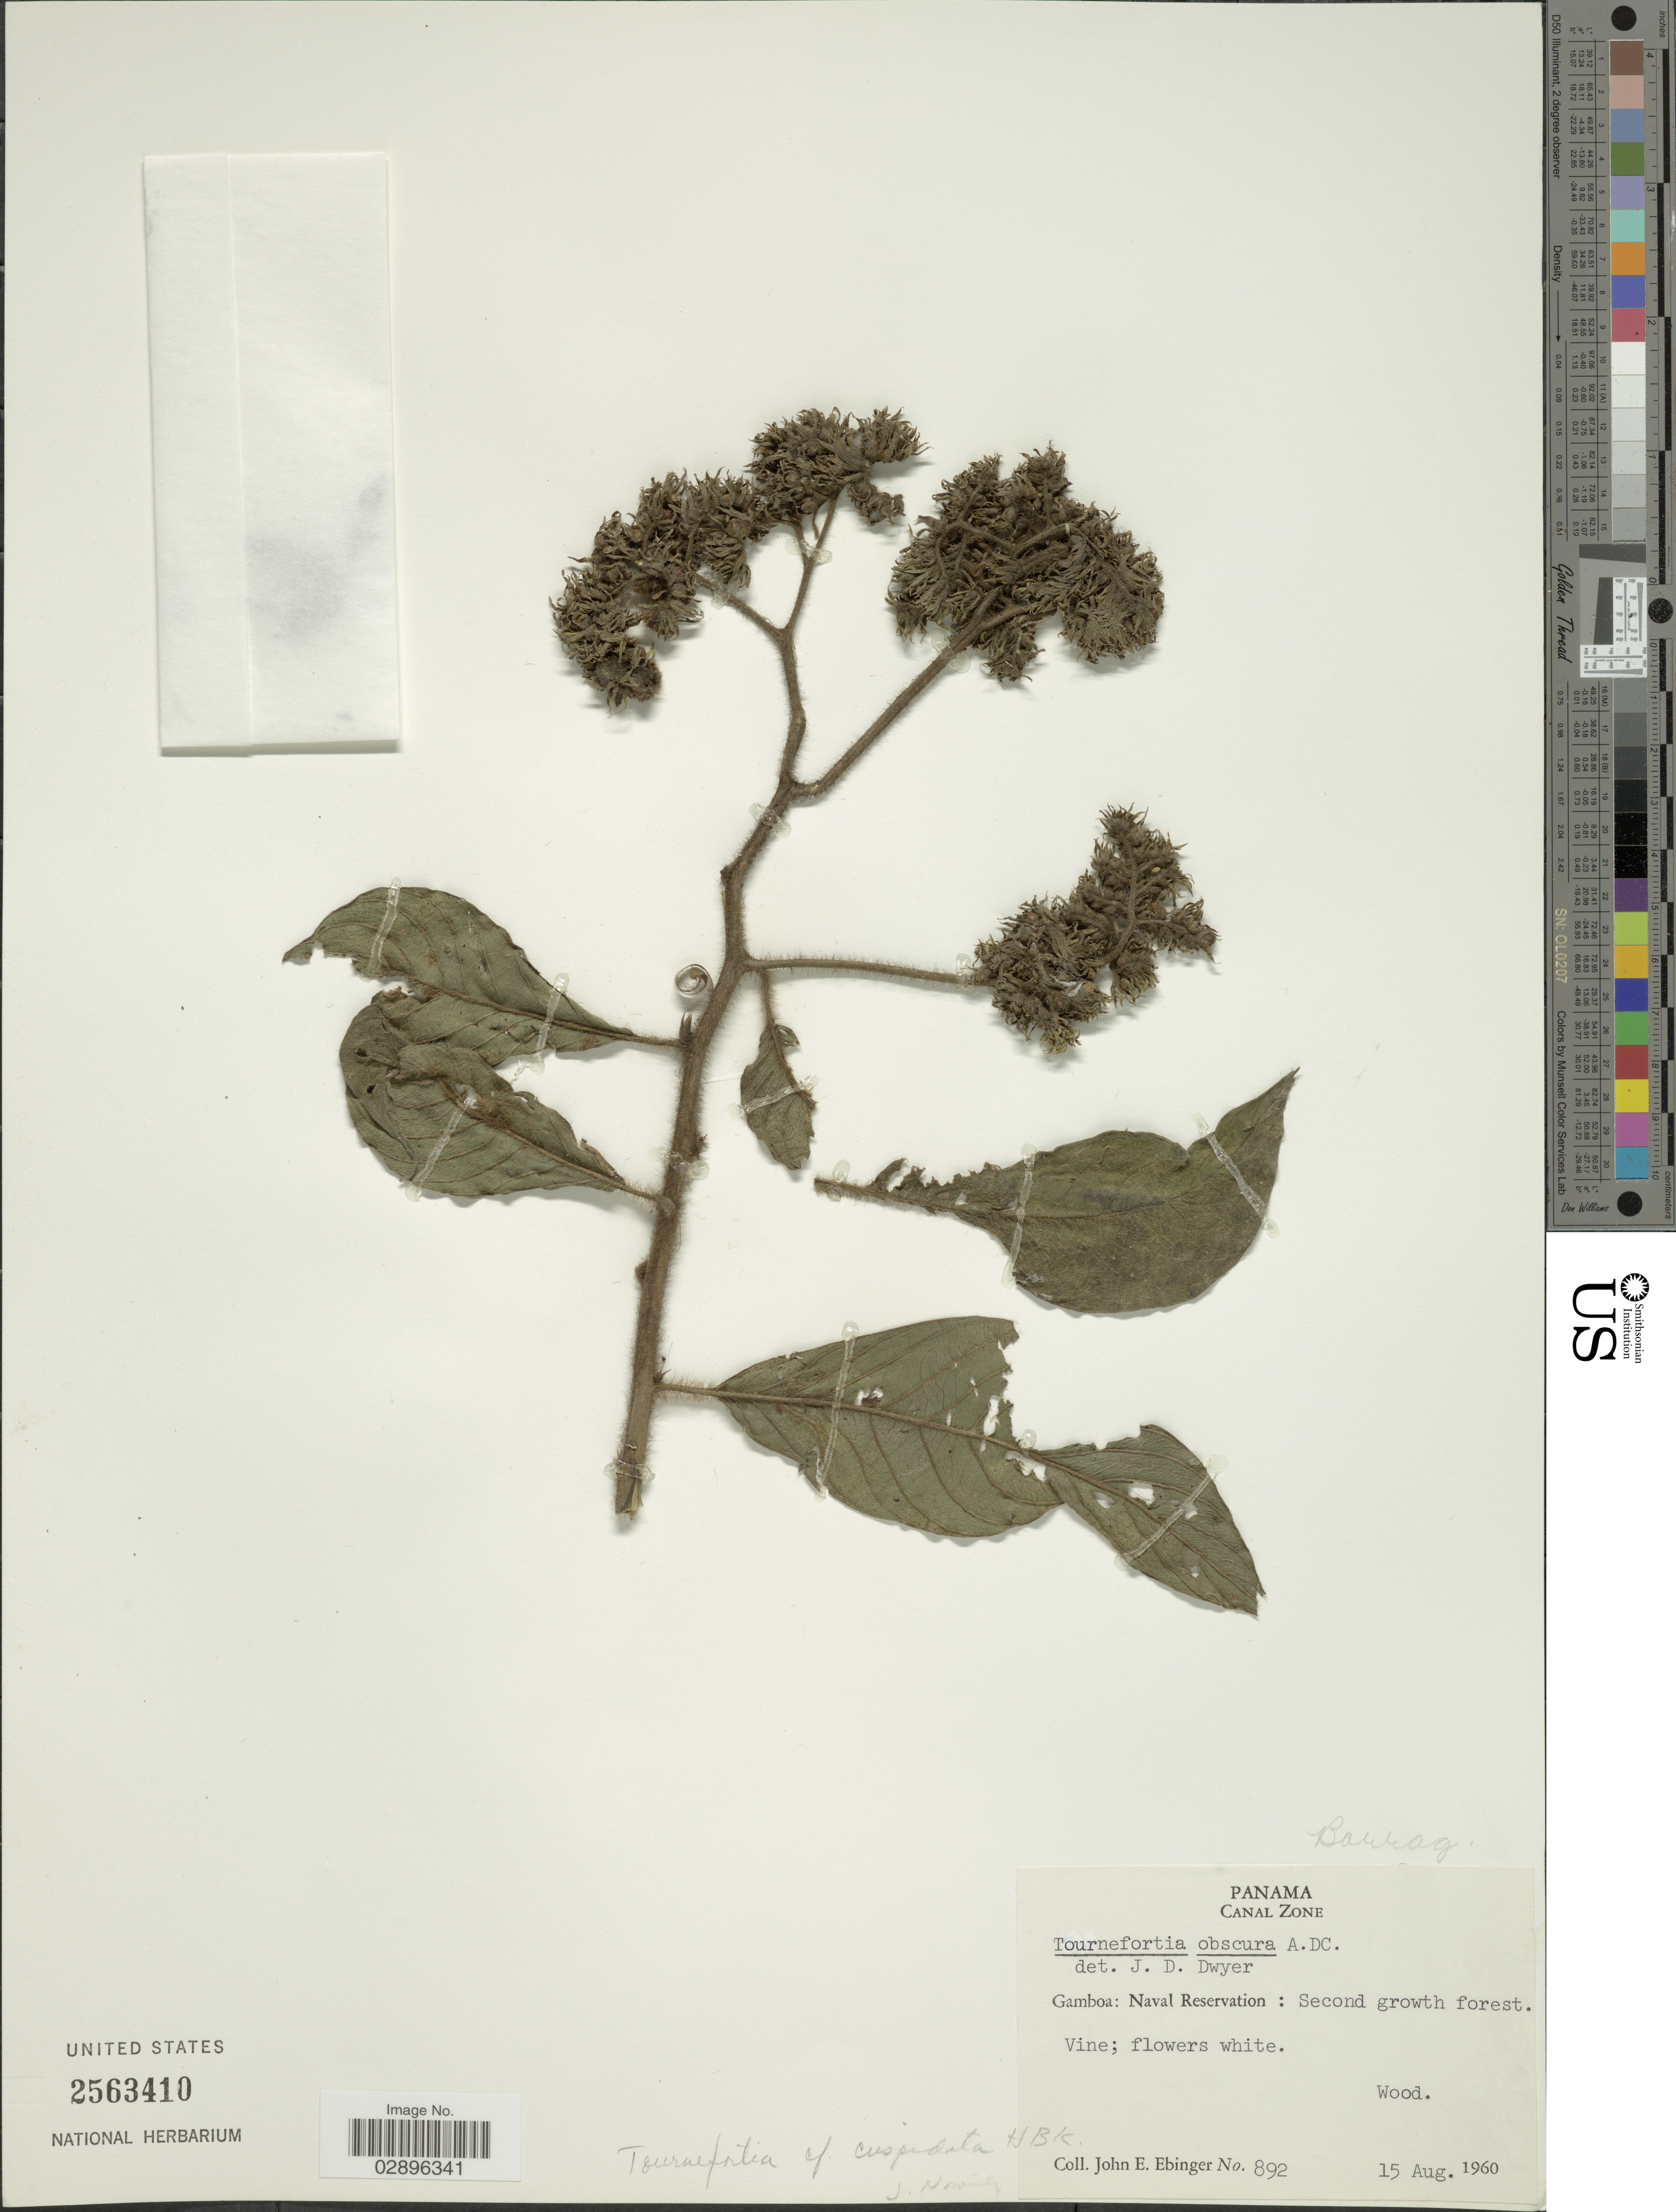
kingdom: Plantae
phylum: Tracheophyta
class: Magnoliopsida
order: Boraginales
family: Heliotropiaceae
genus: Tournefortia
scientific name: Tournefortia cuspidata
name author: Kunth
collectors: J. Ebinger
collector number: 892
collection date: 1960-08-15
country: Panama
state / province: Colón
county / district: Canal Zone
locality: Canal Zone. Gamboa: Naval Reservation: Second growth forest.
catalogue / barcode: US 2563410